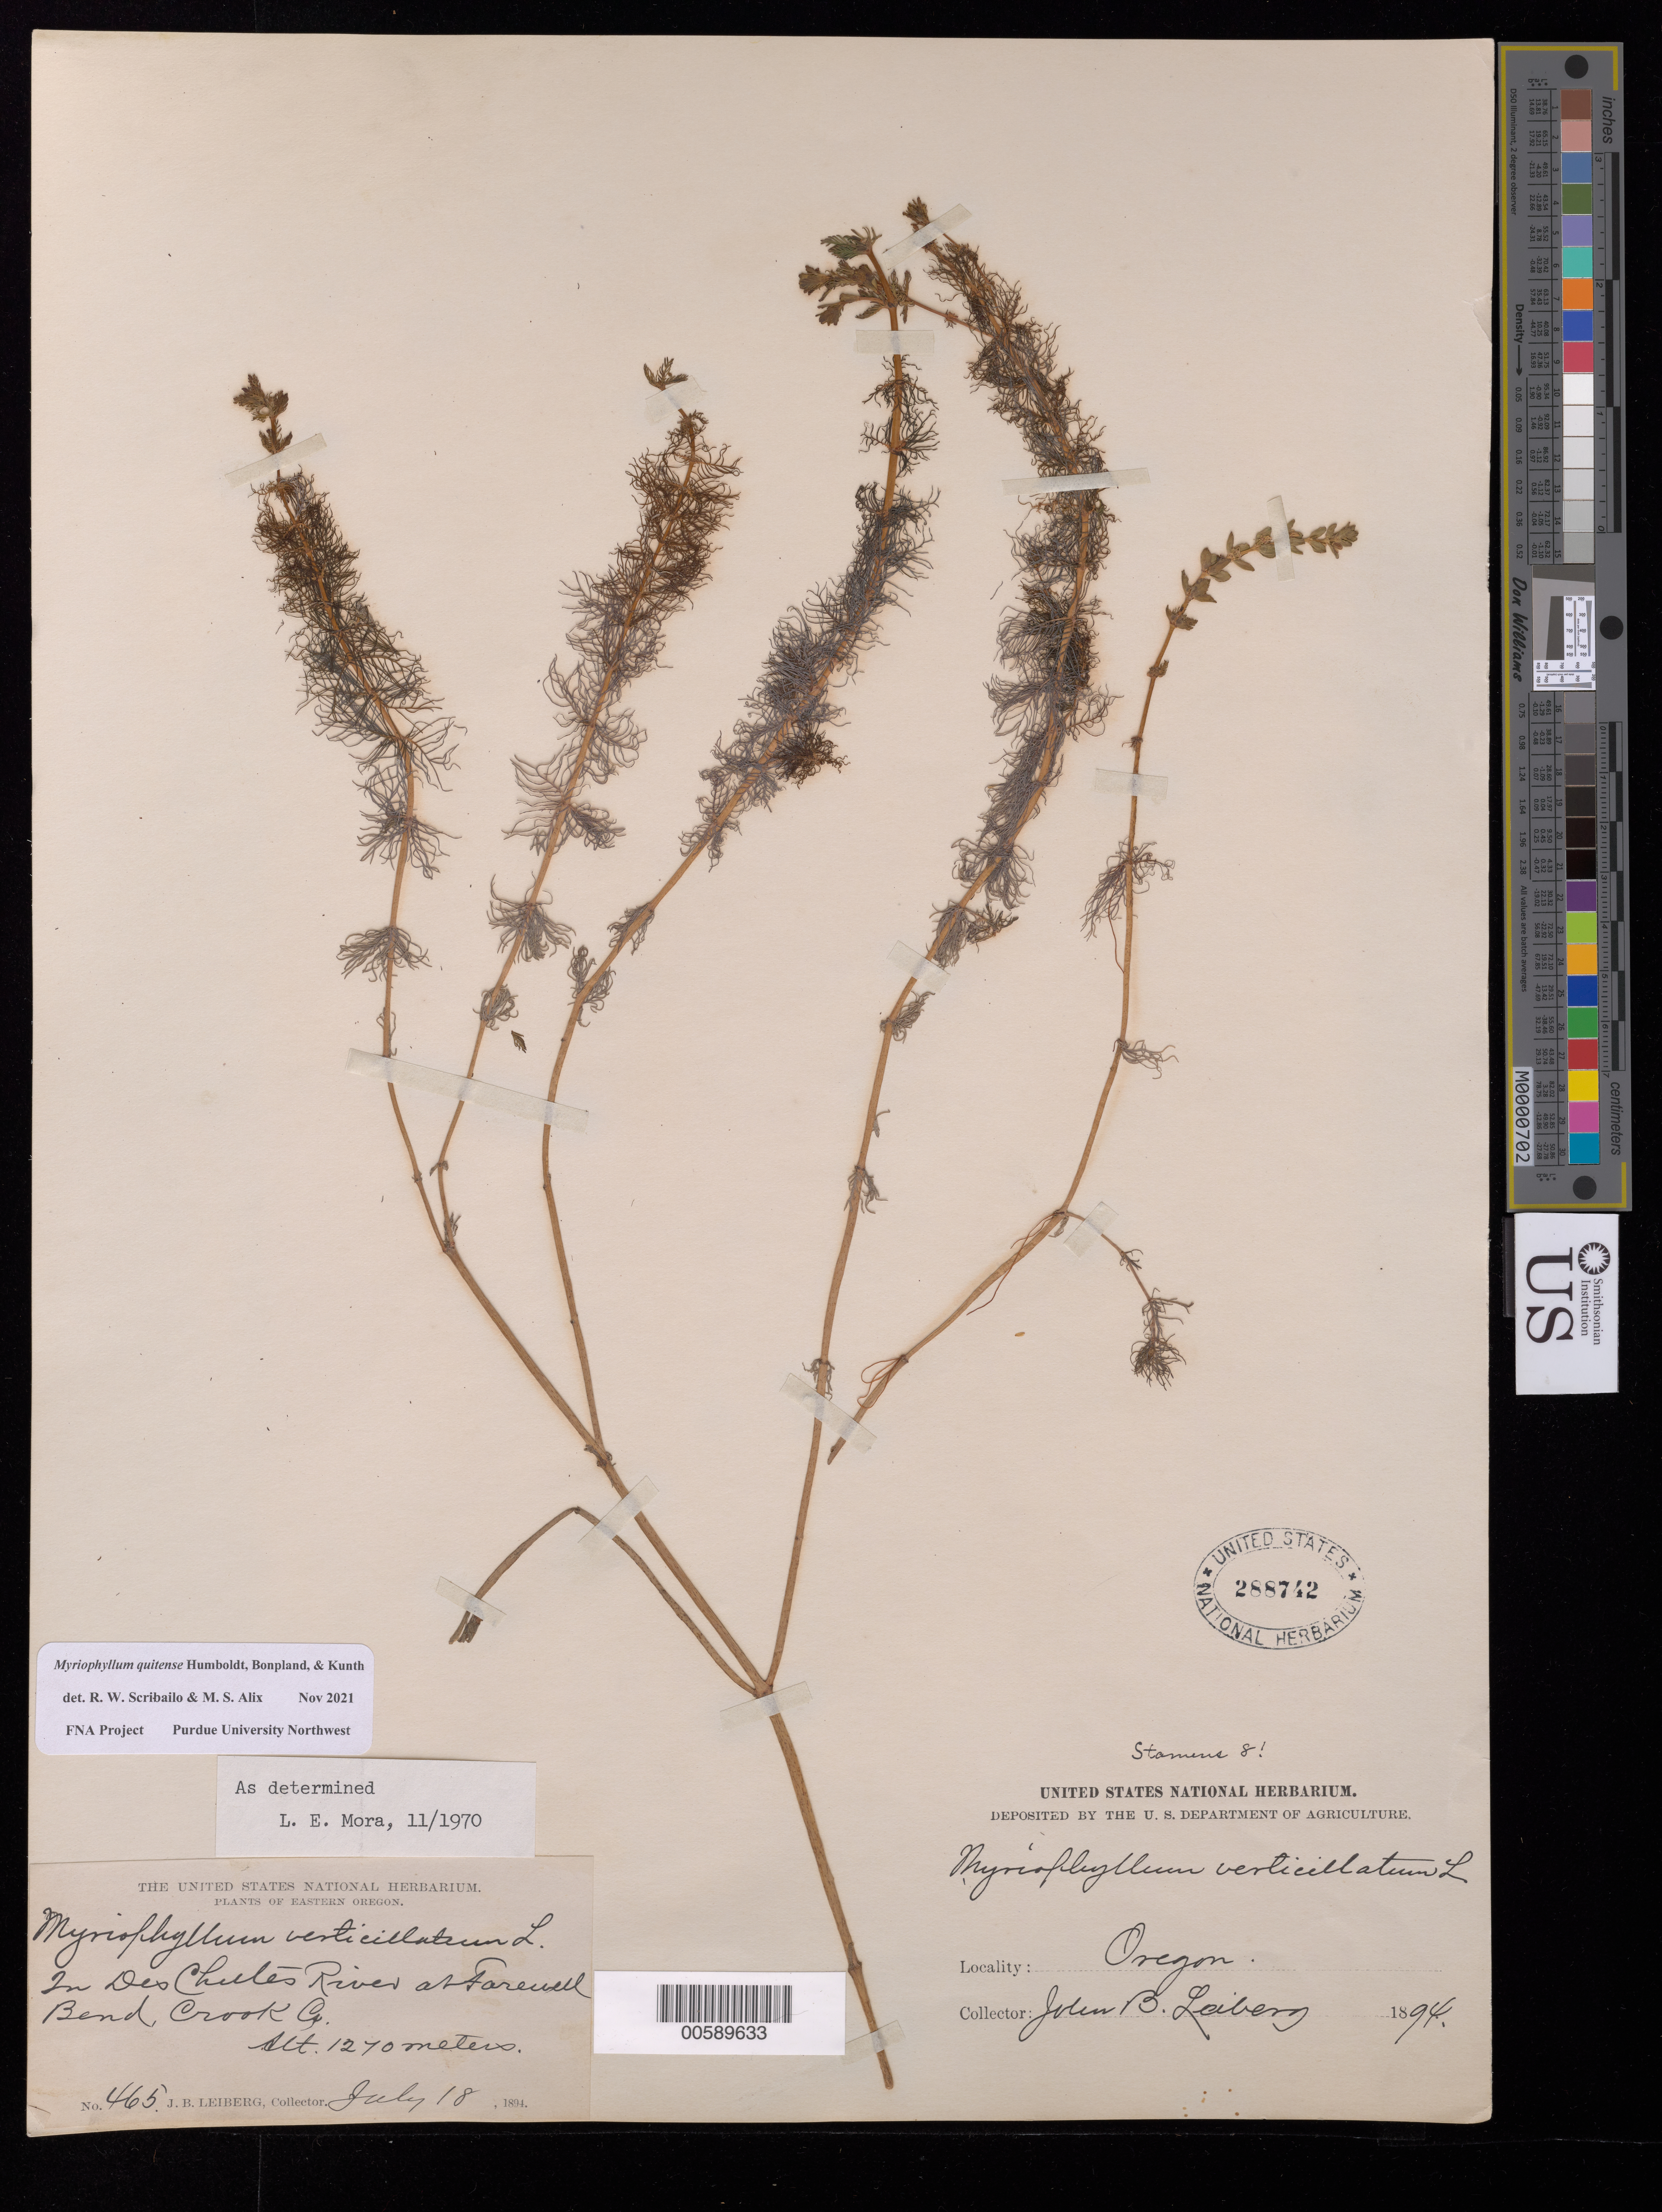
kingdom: Plantae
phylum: Tracheophyta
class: Magnoliopsida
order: Saxifragales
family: Haloragaceae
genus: Myriophyllum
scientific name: Myriophyllum quitense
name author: Kunth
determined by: Scribailo, R. W.; Alix, M. S.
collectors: J. Leiberg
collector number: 465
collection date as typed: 18 Jul 1894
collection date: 1894-07-18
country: United States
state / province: Oregon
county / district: Crook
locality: Des Chutes River at Farwell Bend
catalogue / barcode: US 288742